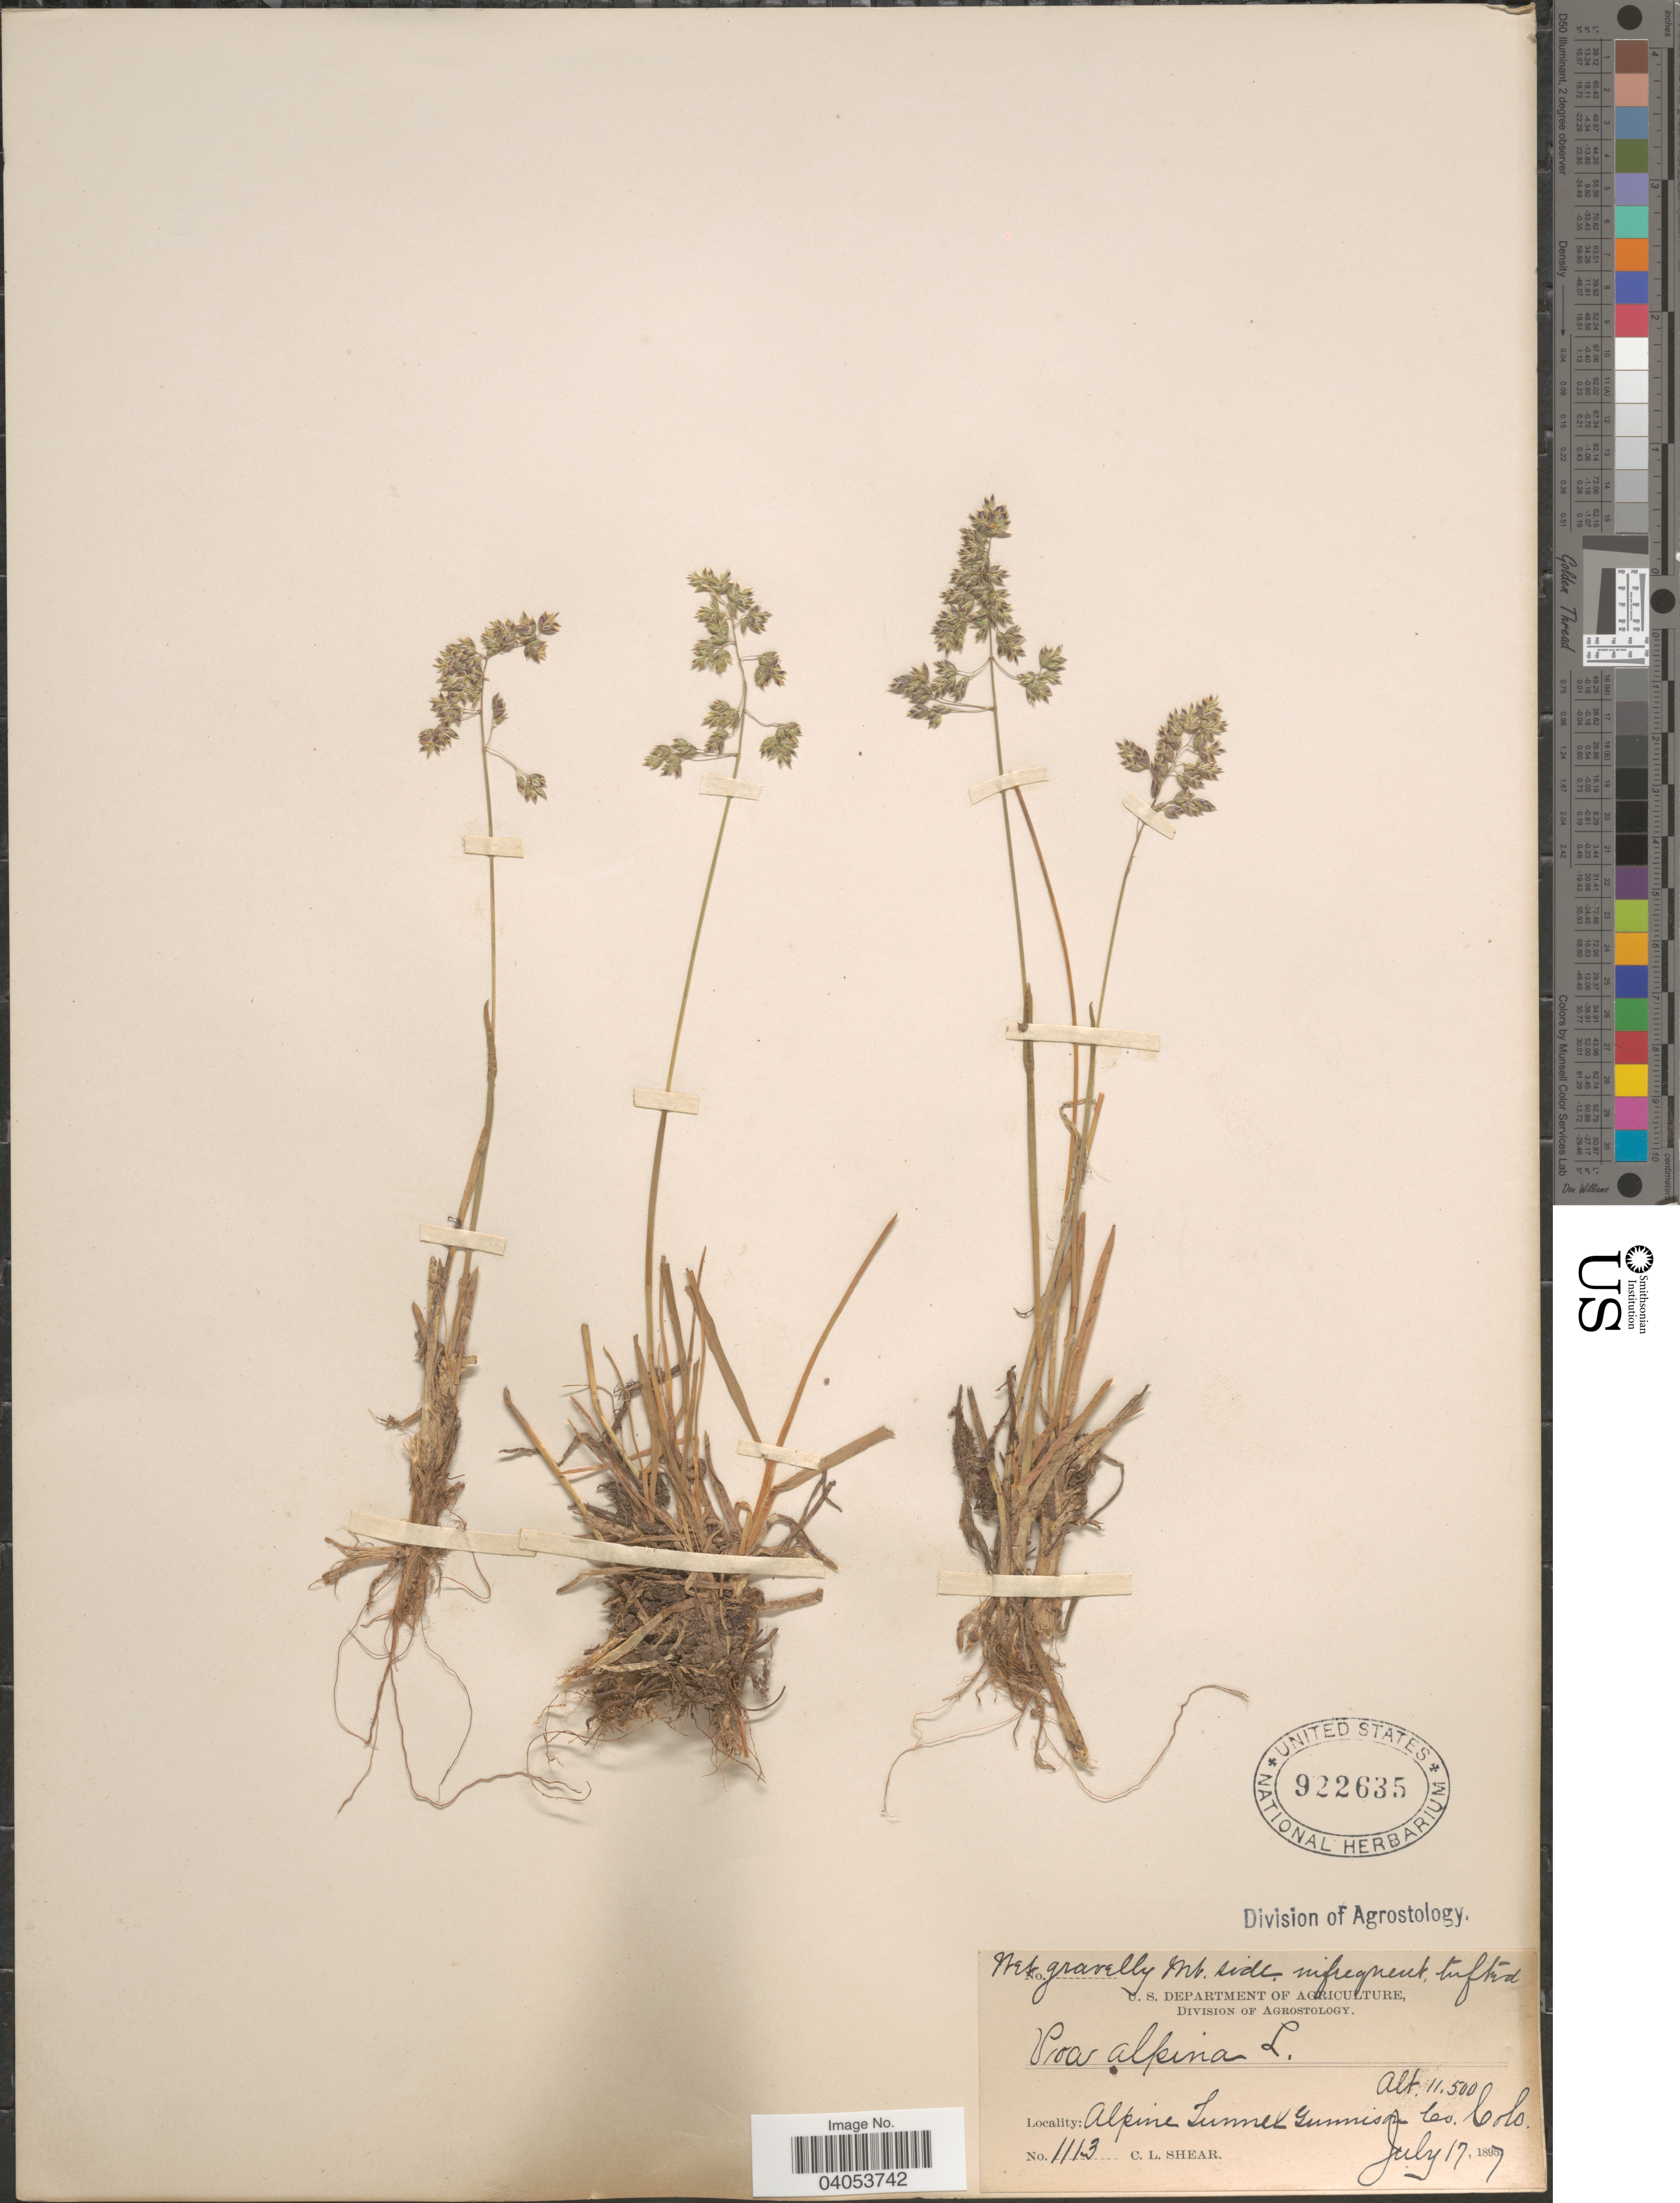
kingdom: Plantae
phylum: Tracheophyta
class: Liliopsida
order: Poales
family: Poaceae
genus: Poa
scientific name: Poa alpina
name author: L.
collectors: C. L. Shear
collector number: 1113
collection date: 1897-07-17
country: United States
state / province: Colorado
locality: Gunnison Co.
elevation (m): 3505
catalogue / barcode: US 922635